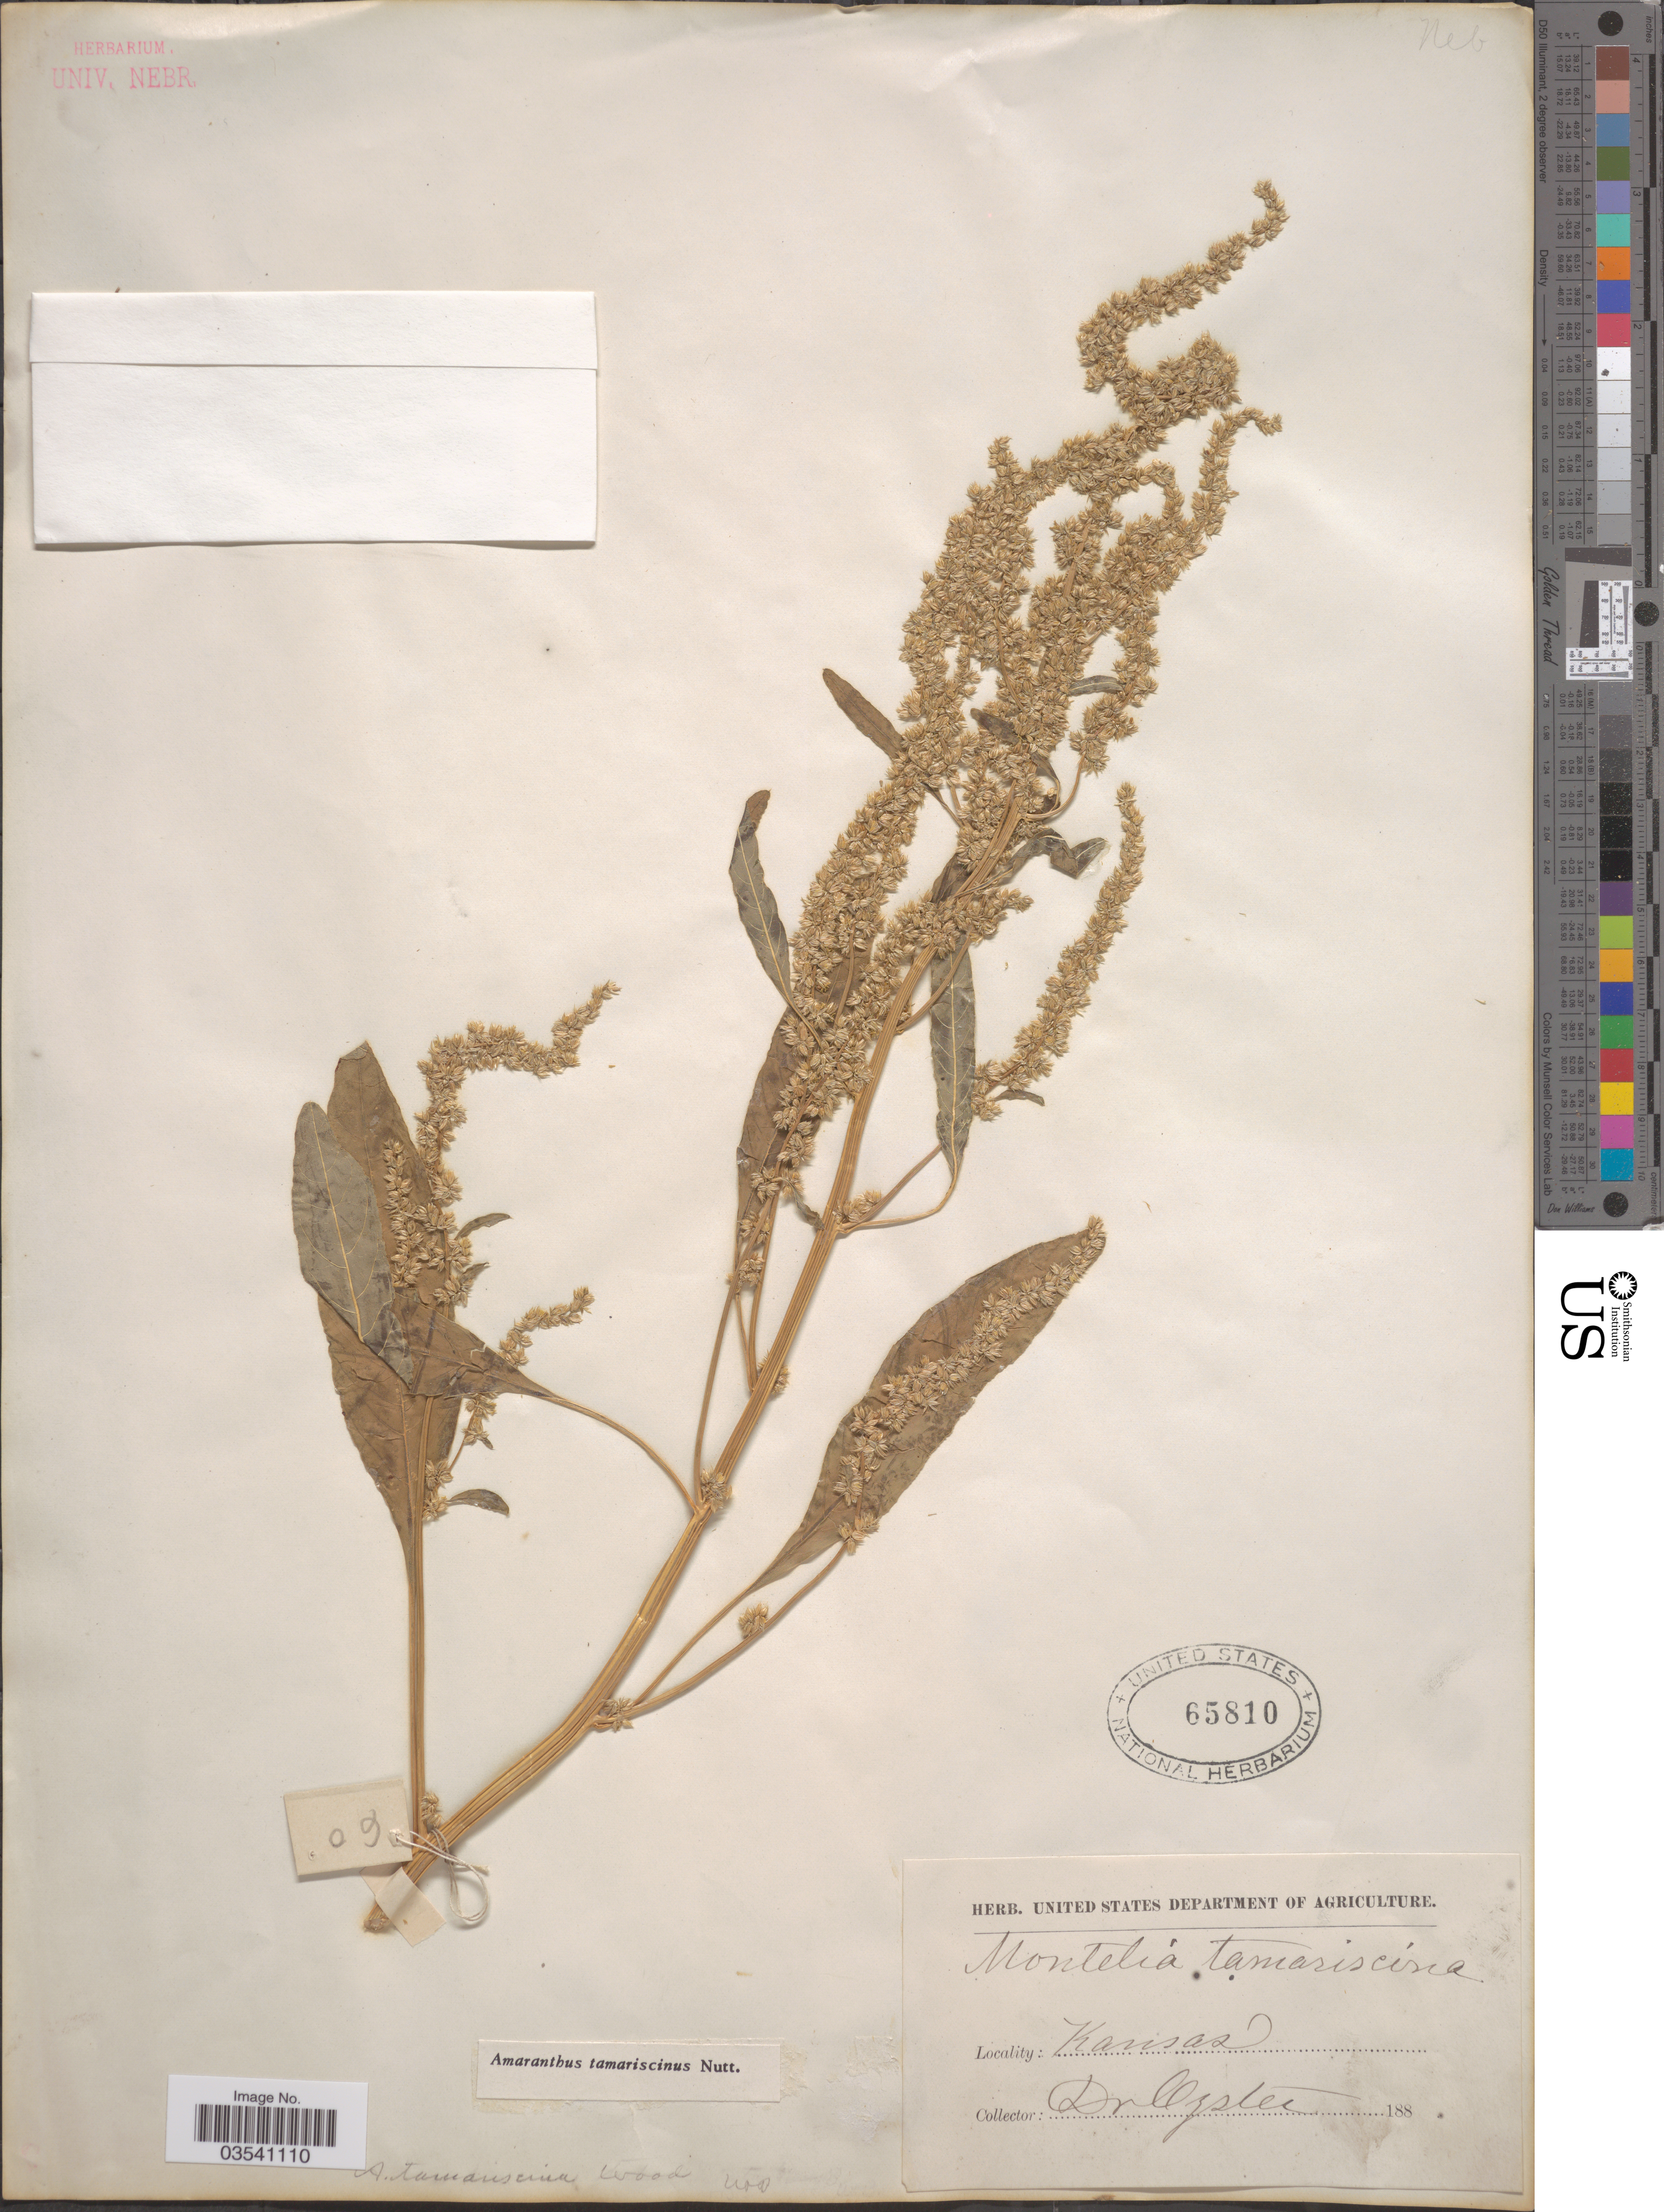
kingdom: Plantae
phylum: Tracheophyta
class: Magnoliopsida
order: Caryophyllales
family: Amaranthaceae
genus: Amaranthus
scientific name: Amaranthus tamariscinus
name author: Nutt.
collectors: Oyster, --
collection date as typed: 188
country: United States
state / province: Kansas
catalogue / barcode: US 65810